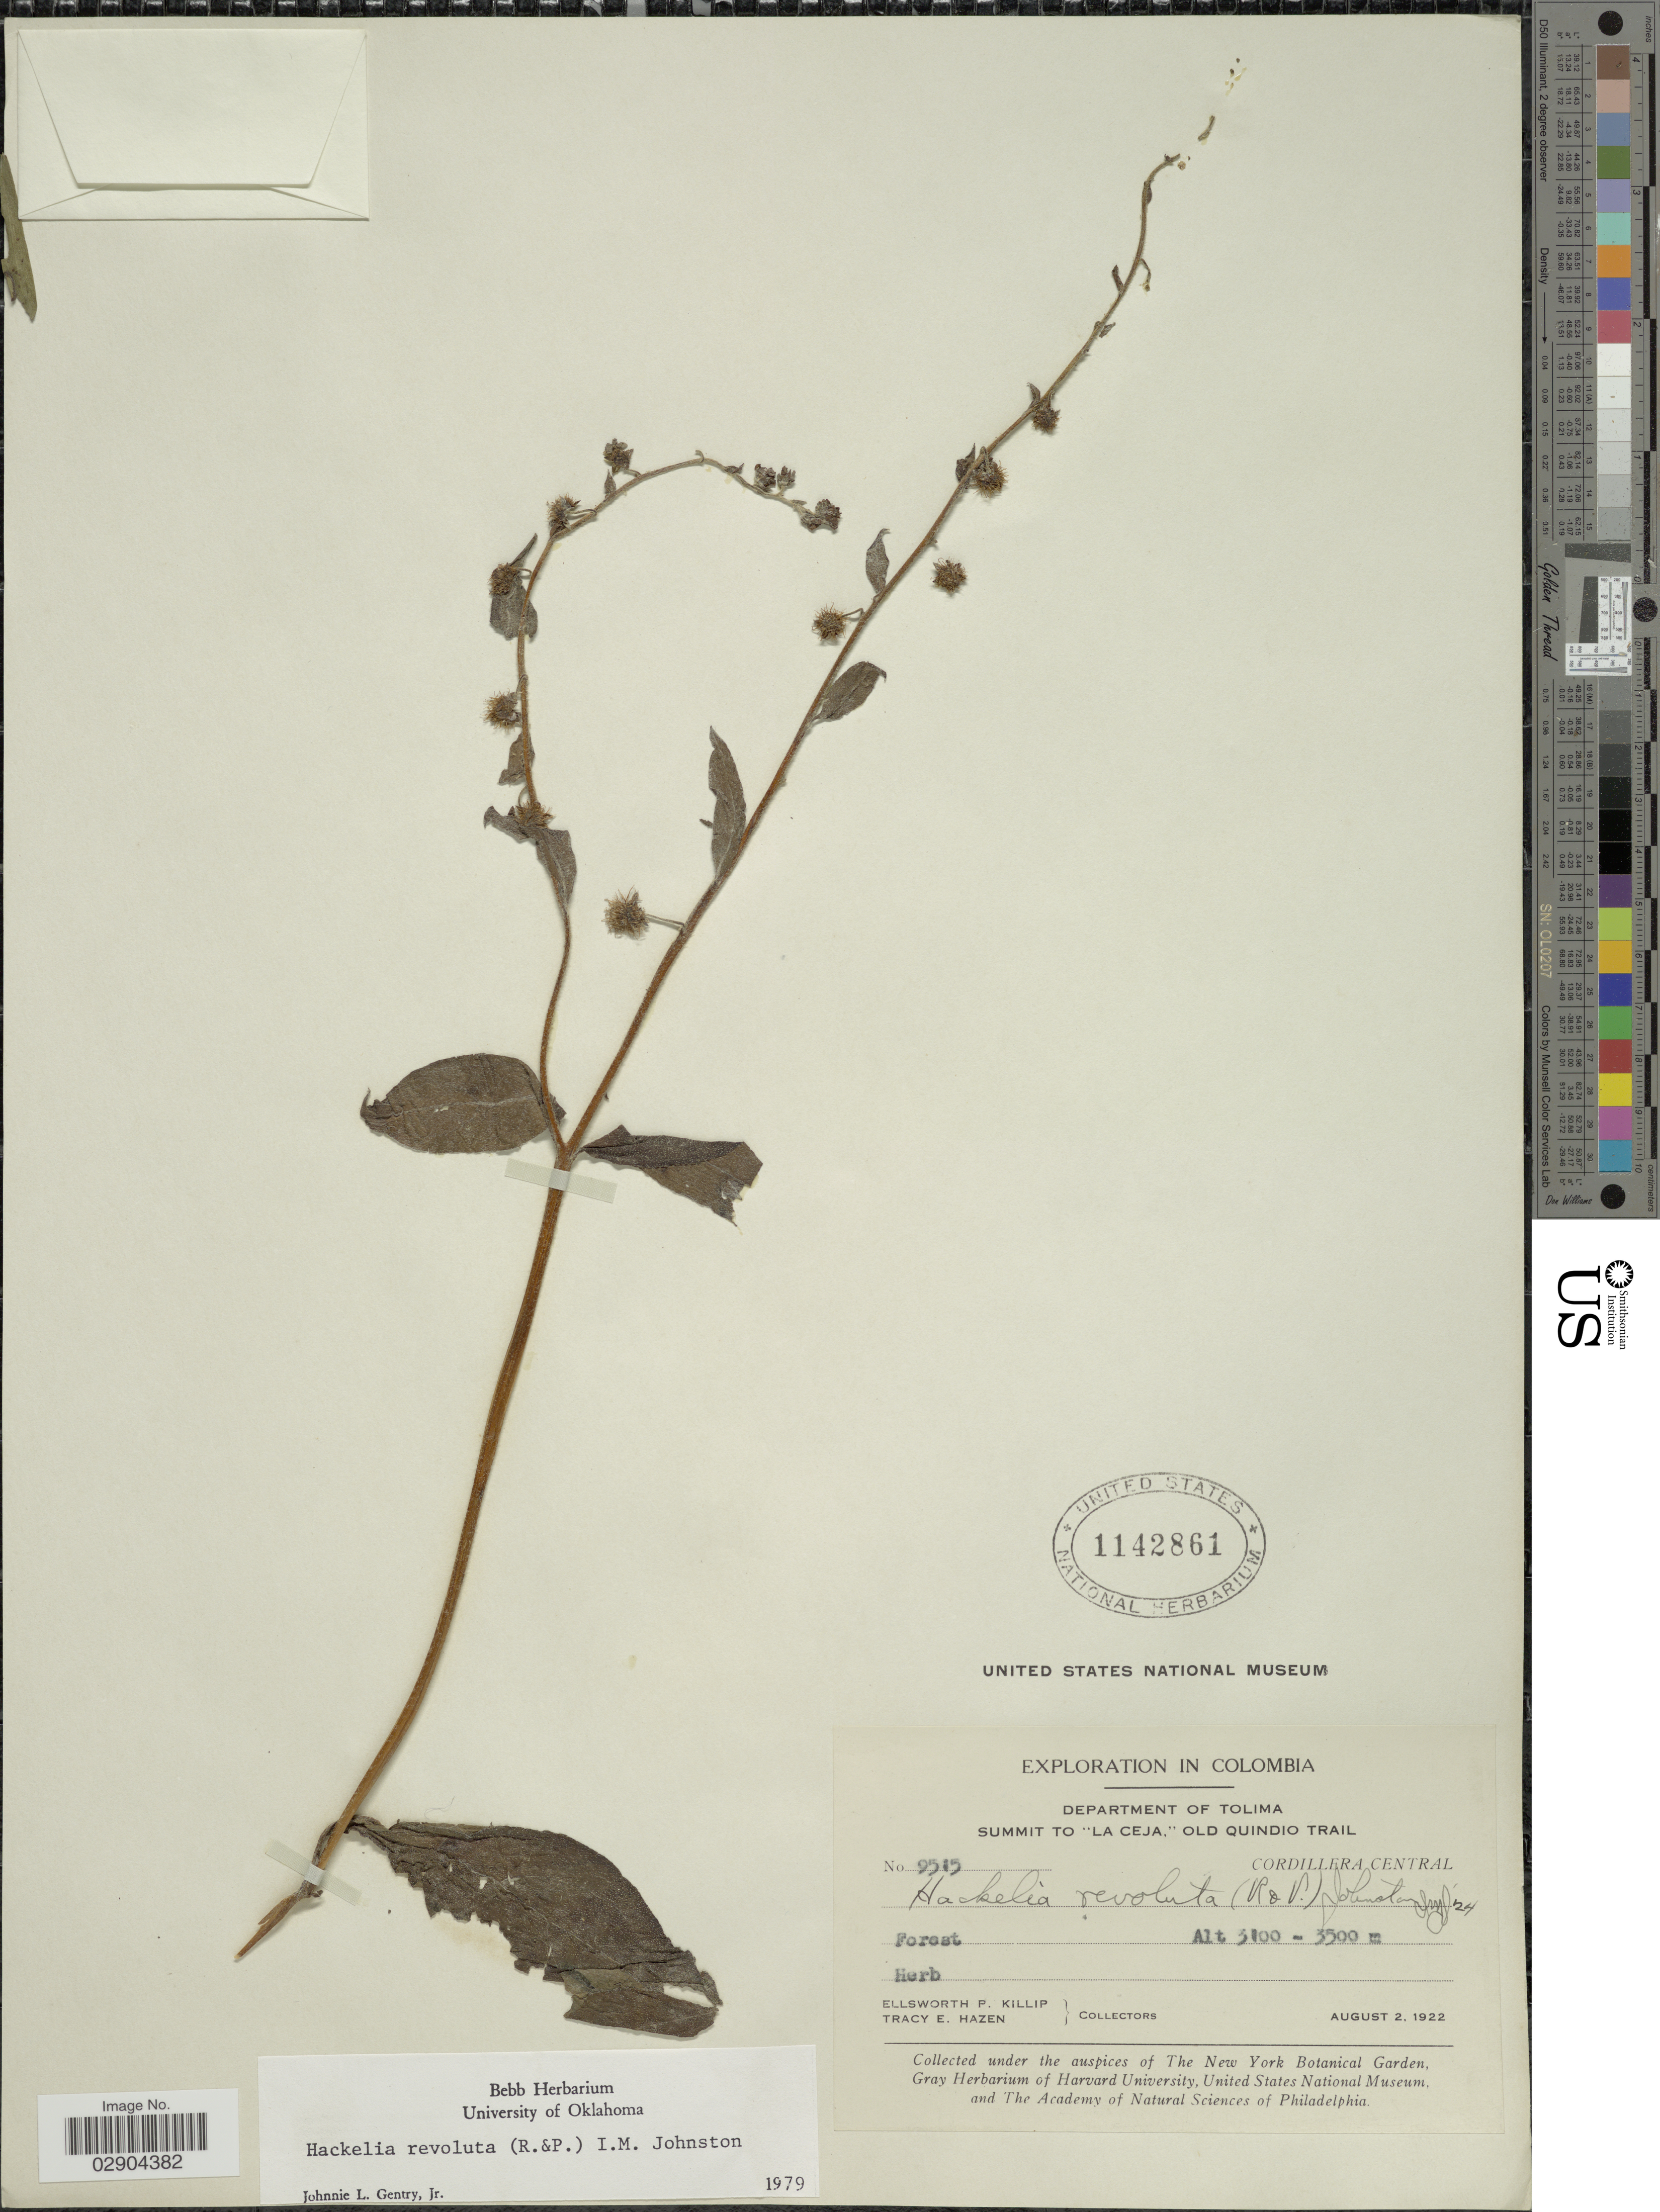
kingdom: Plantae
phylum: Tracheophyta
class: Magnoliopsida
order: Boraginales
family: Boraginaceae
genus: Hackelia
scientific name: Hackelia revoluta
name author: (Ruiz & Pav.) I.M. Johnst.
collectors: E. P. Killip & T. E. Hazen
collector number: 9515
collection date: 1922-08-02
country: Colombia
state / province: Tolima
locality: Department of Tolima. Summit to "La Ceja", Old Quindio Trail. Cordillera Central.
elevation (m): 3100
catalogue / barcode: US 1142861